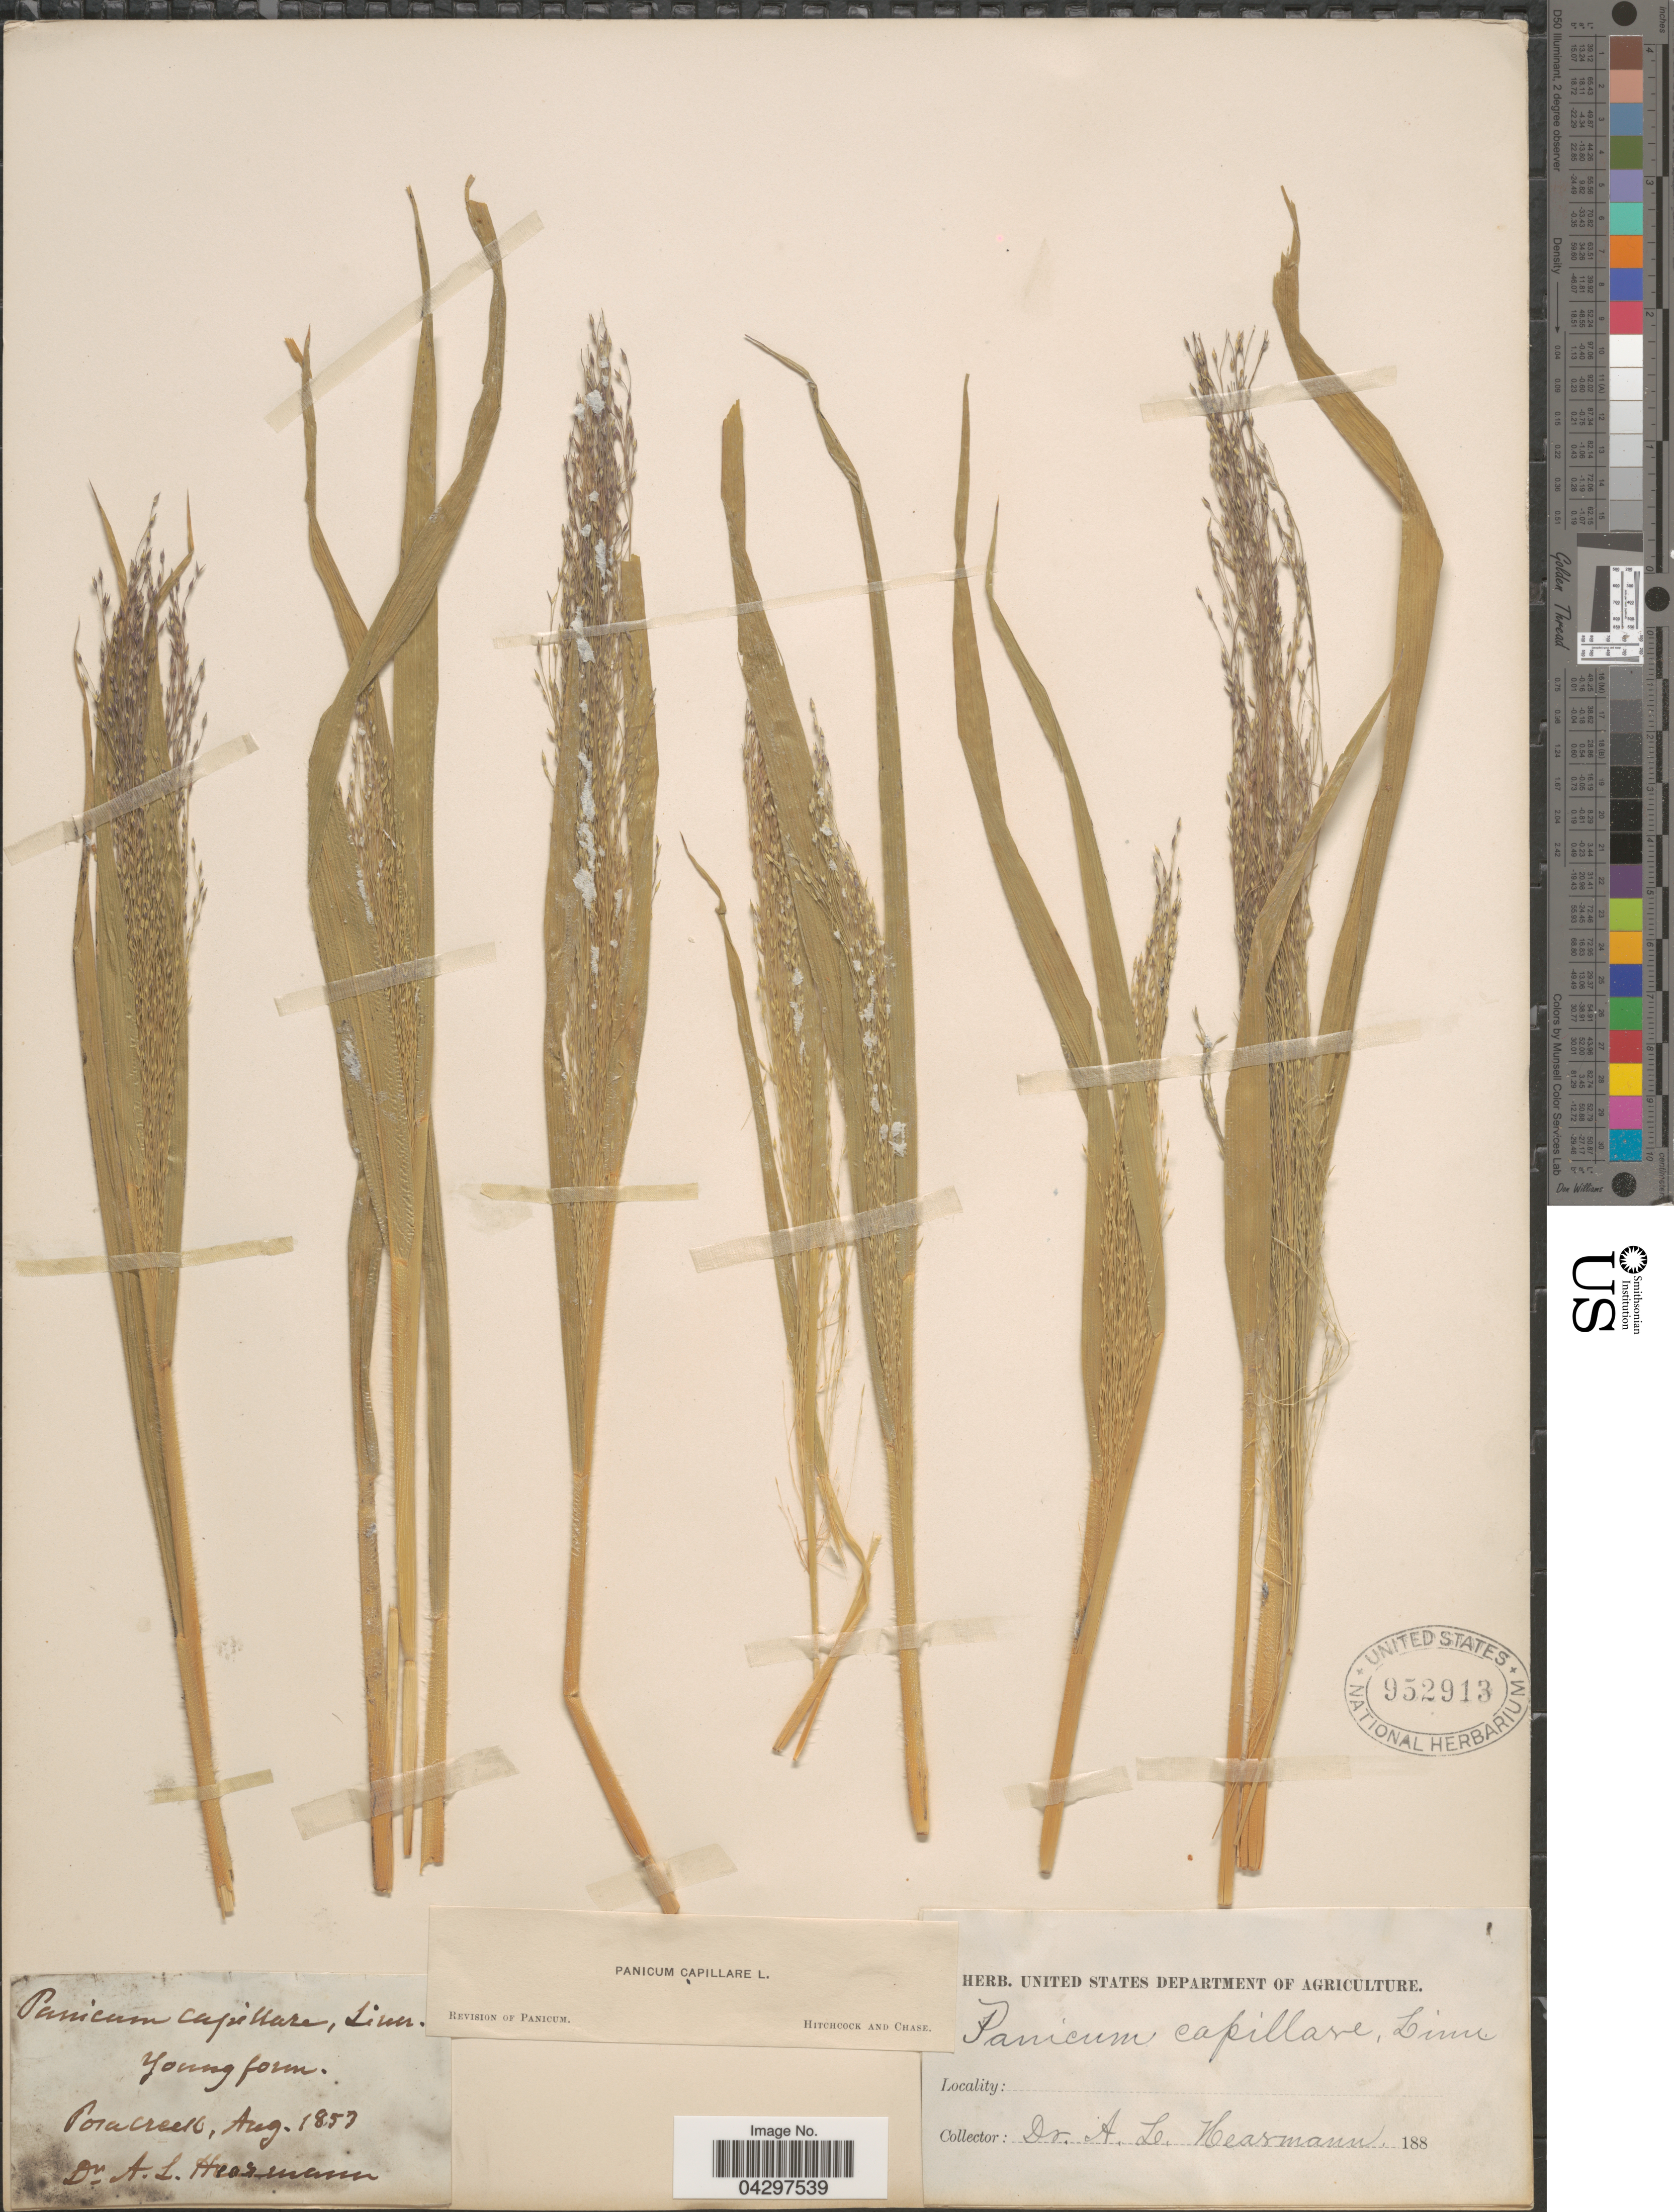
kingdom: Plantae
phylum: Tracheophyta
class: Liliopsida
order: Poales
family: Poaceae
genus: Panicum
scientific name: Panicum capillare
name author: L.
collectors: A. Hearmann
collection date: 1853-08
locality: Posacreek [interpreted].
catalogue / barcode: US 952913